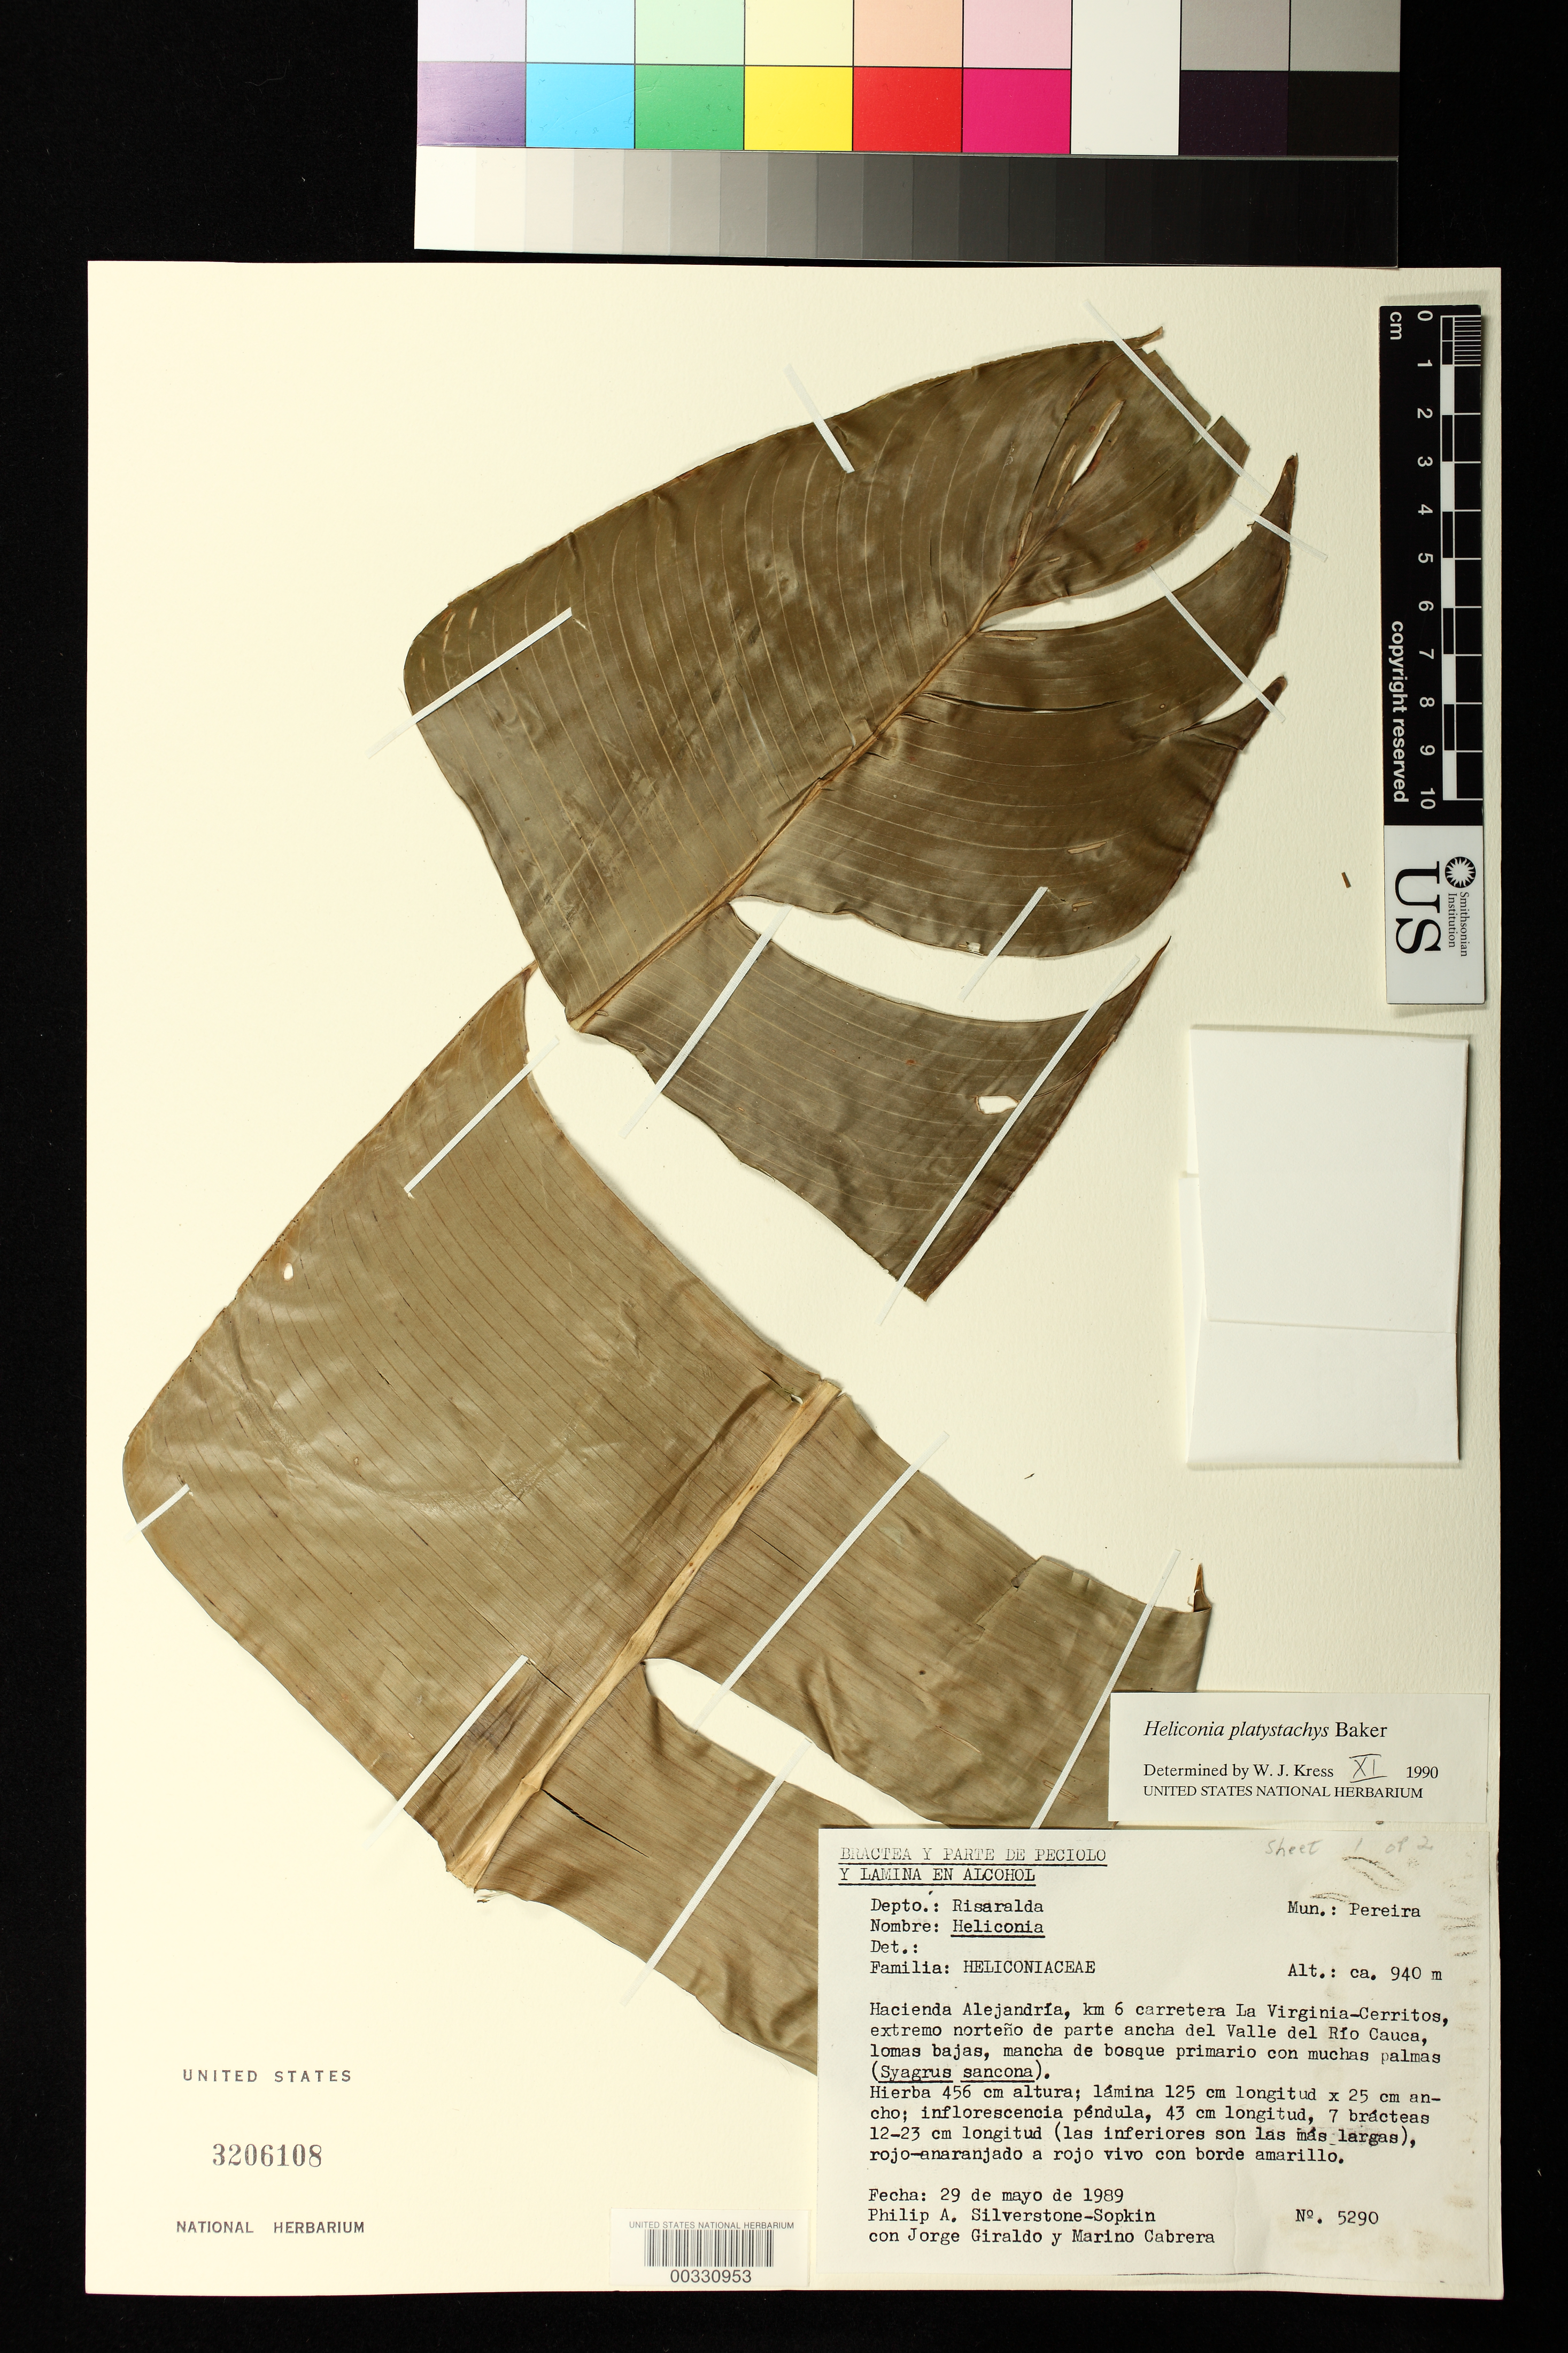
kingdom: Plantae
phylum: Tracheophyta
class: Liliopsida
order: Zingiberales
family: Heliconiaceae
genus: Heliconia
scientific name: Heliconia platystachys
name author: Baker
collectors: P. A. Silverstone-Sopkin, J. Giraldo & M. Cabrera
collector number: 5290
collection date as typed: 29 May 1989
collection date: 1989-05-29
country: Colombia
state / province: Risaralda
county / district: Pereira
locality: Mun of Pereira, Hacienda Alejandria, km 6 la Virginia-Cerritos Highway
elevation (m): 940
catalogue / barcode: US 3206108